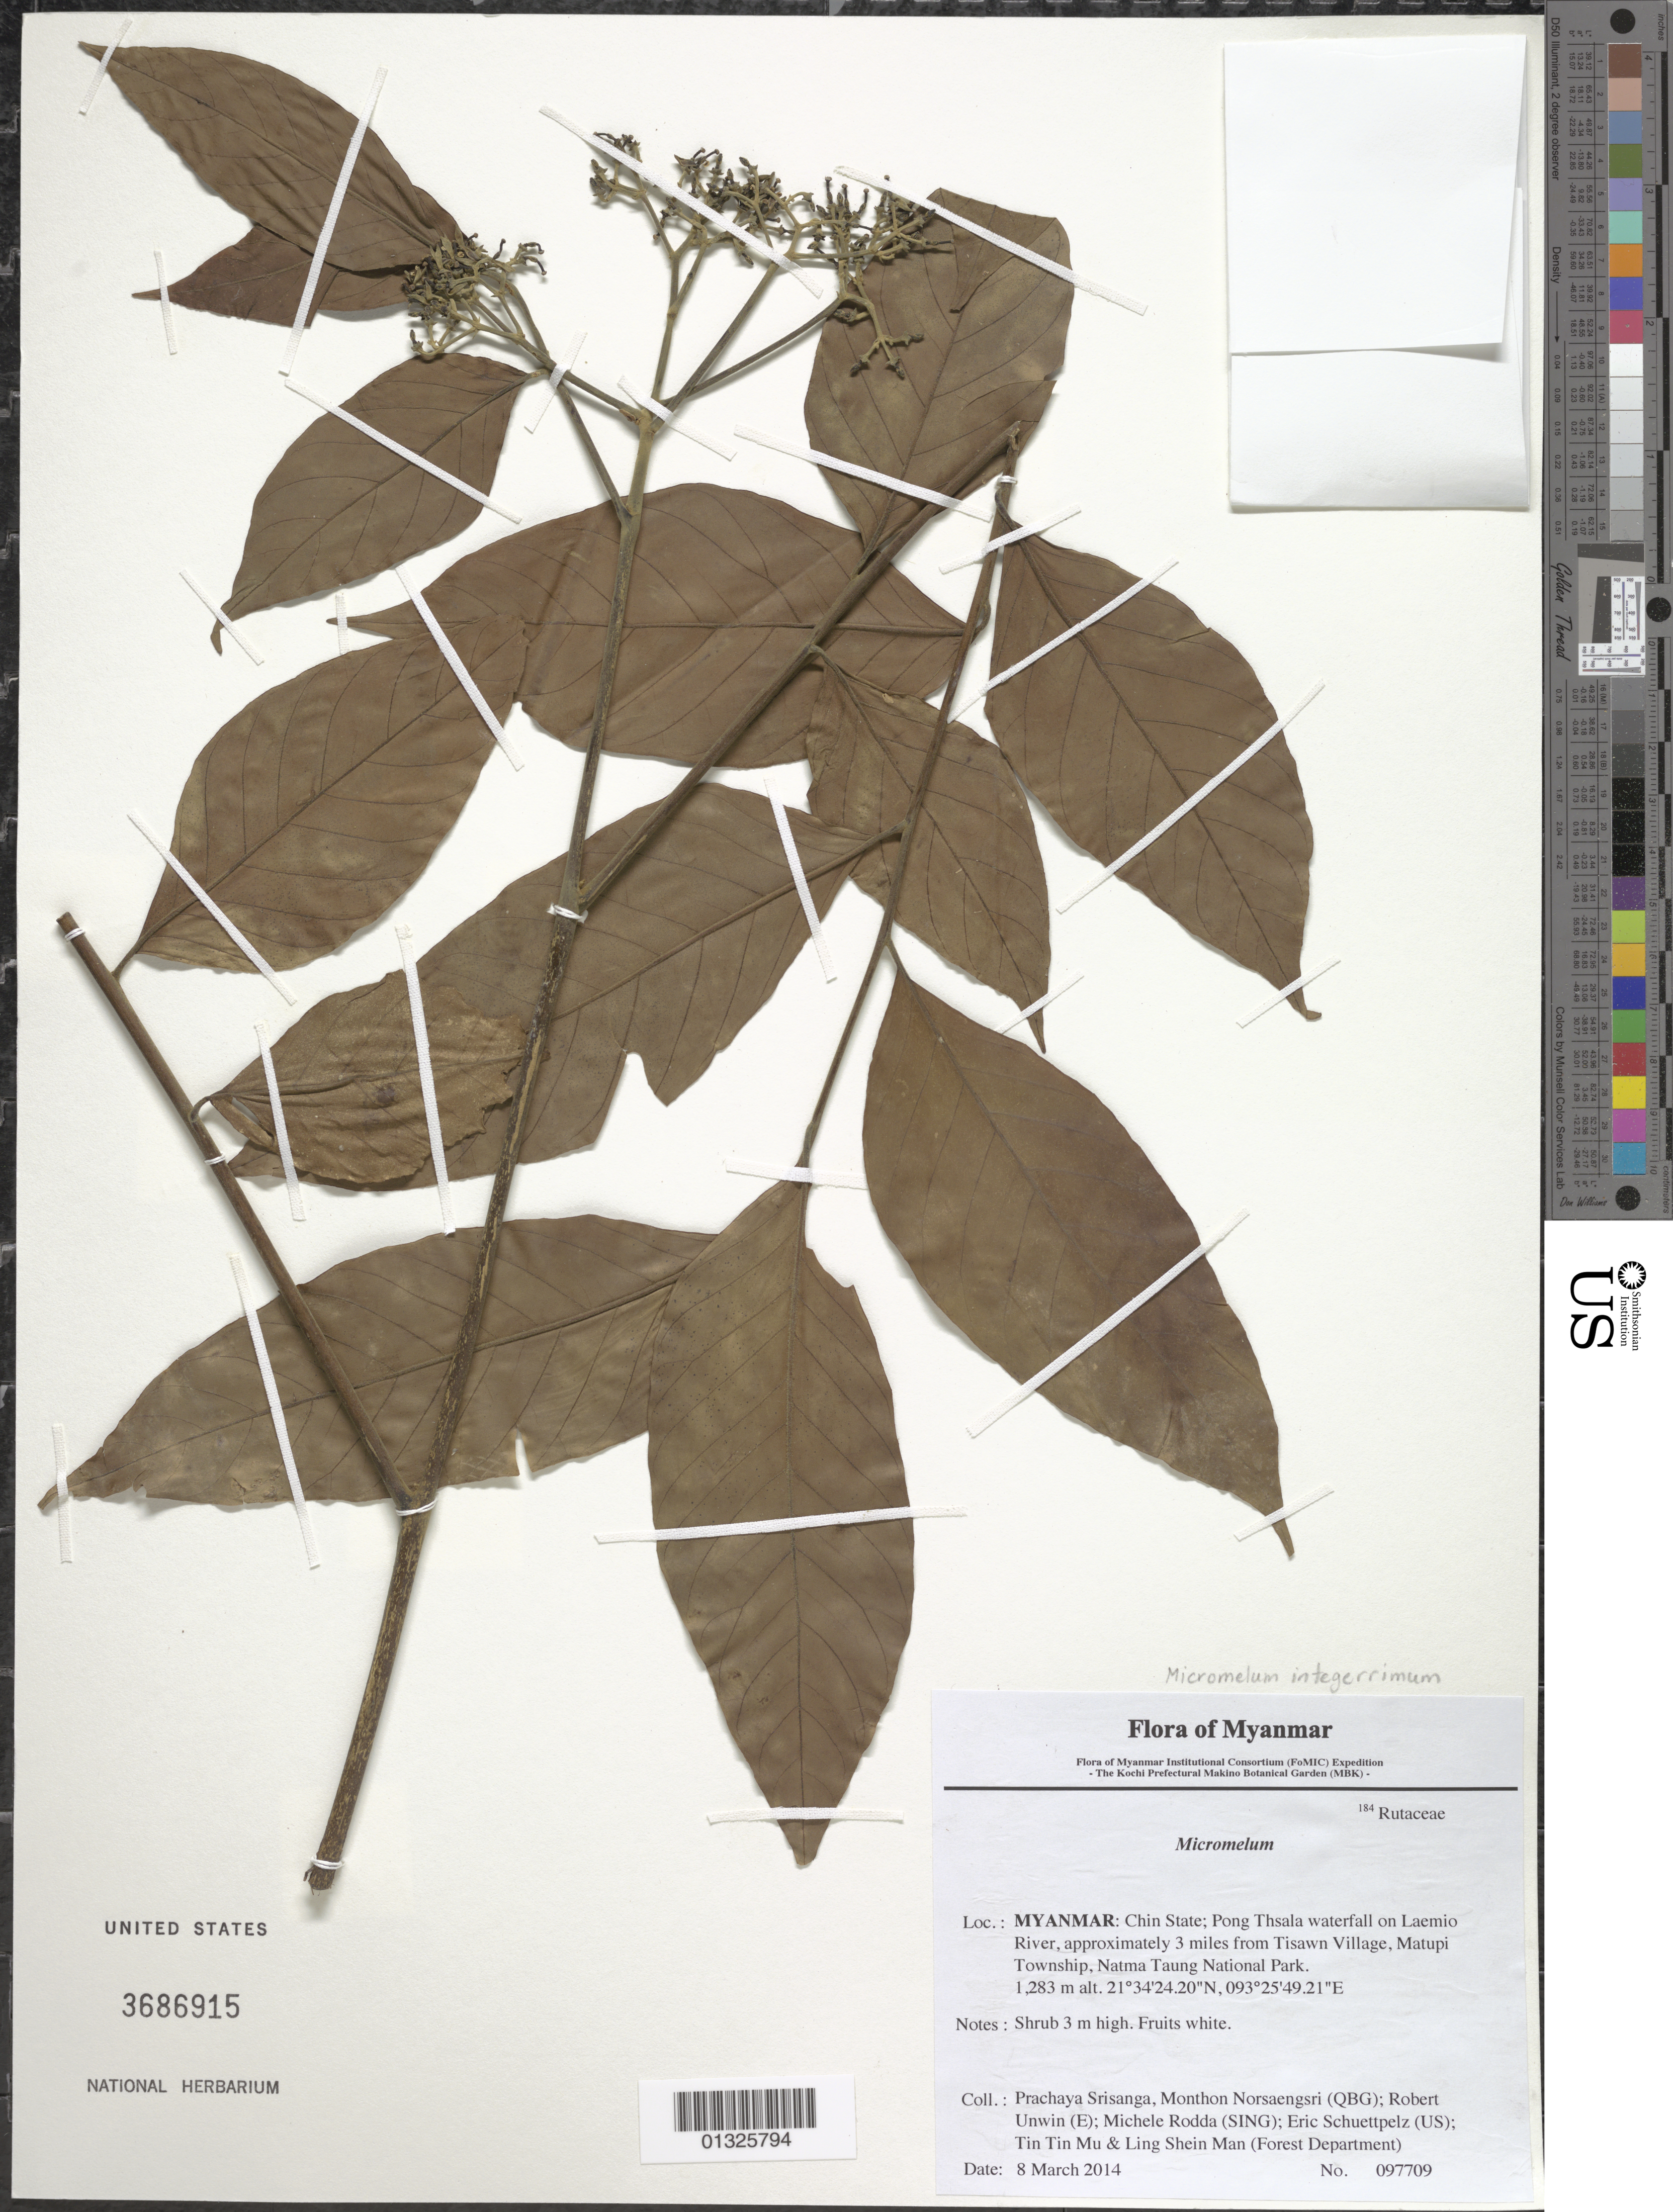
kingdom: Plantae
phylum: Tracheophyta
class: Magnoliopsida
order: Sapindales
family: Rutaceae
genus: Micromelum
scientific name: Micromelum integerrimum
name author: (Buch.-Ham. ex DC.) Wight & Arn. ex M. Roem.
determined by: Esser, Hans -J., (HUH)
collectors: P. Srisanga, M. Norsaengsri, R. Unwin, M. Rodda, E. Schuettpelz, Tin Tin Mu & Ling Shein Man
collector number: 97709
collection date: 2014-03-08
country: Myanmar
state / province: Chin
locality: Pong Thsala waterfall on Laemio River, approximately 3 miles from Tisawn Village, Matupi Township, Natma Taung National Park.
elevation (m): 1283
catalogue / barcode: US 3686915